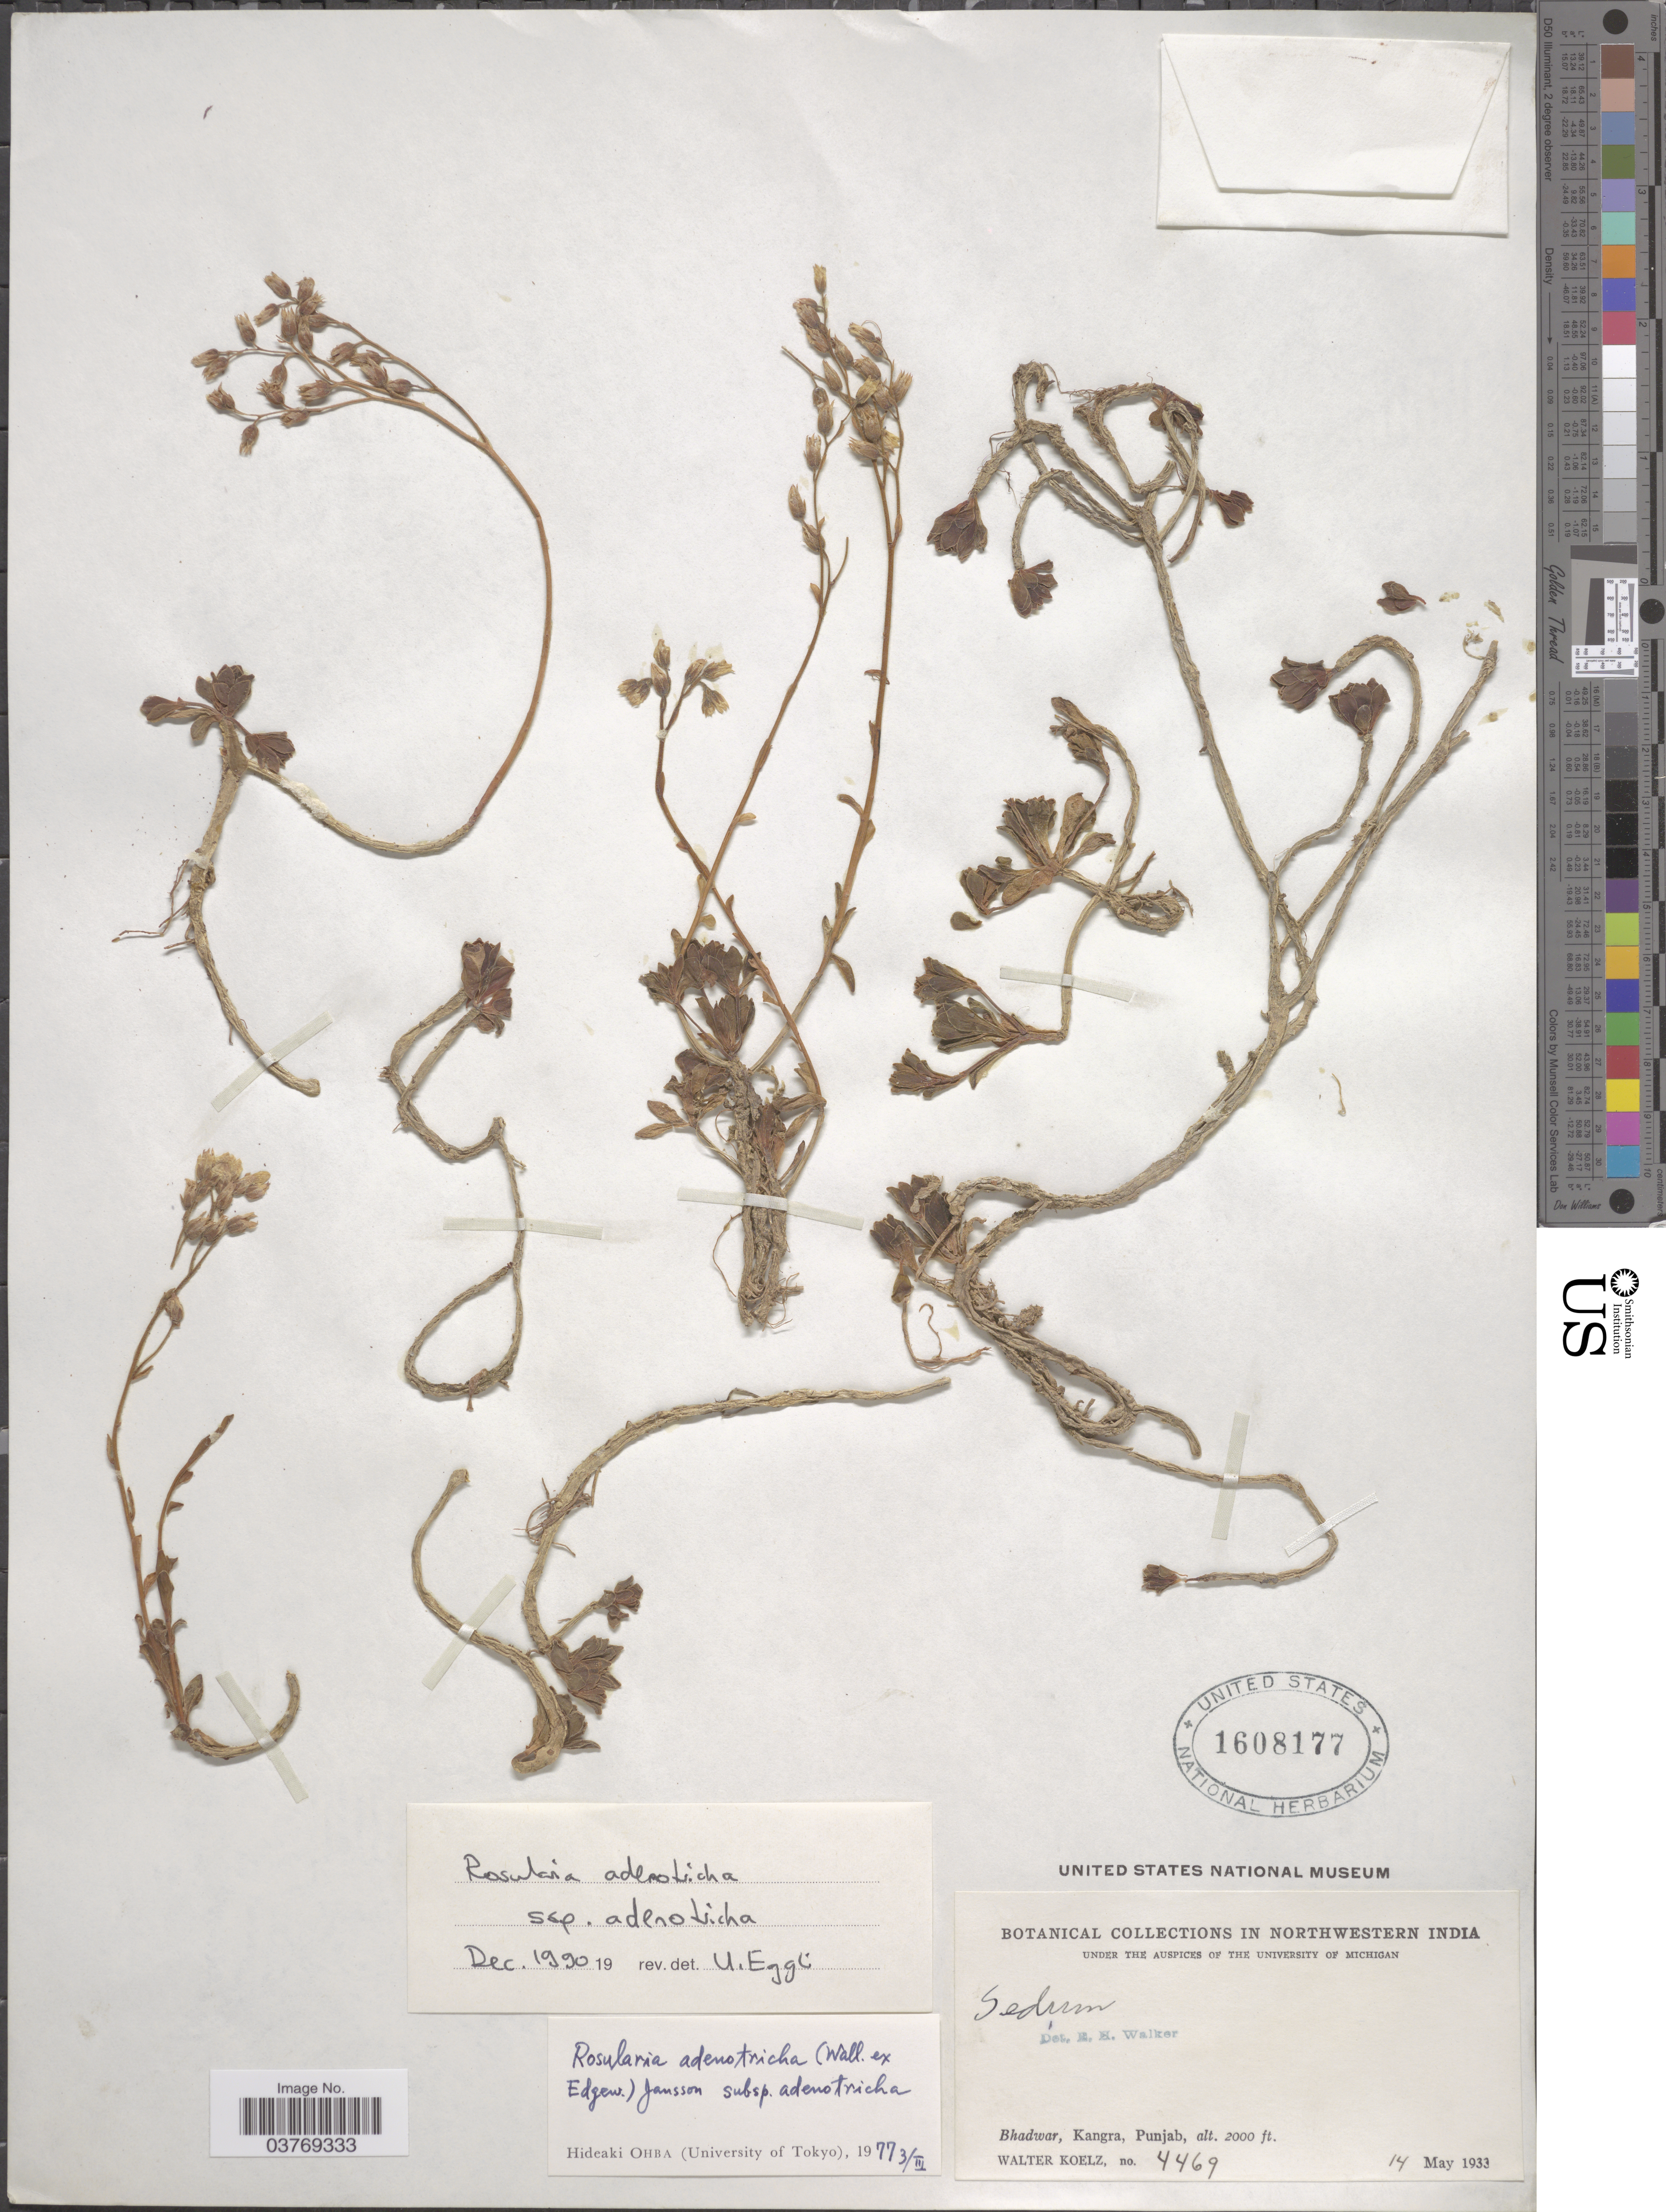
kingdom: Plantae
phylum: Tracheophyta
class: Magnoliopsida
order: Saxifragales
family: Crassulaceae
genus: Rosularia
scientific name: Rosularia adenotricha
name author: (Wall. ex Edgew.) C.-A. Jansson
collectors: W. N. Koelz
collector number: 4469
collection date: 1933-05-14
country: India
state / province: Punjab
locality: Northwestern India. Bladwar, Kangra.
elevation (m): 610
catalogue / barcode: US 1608177